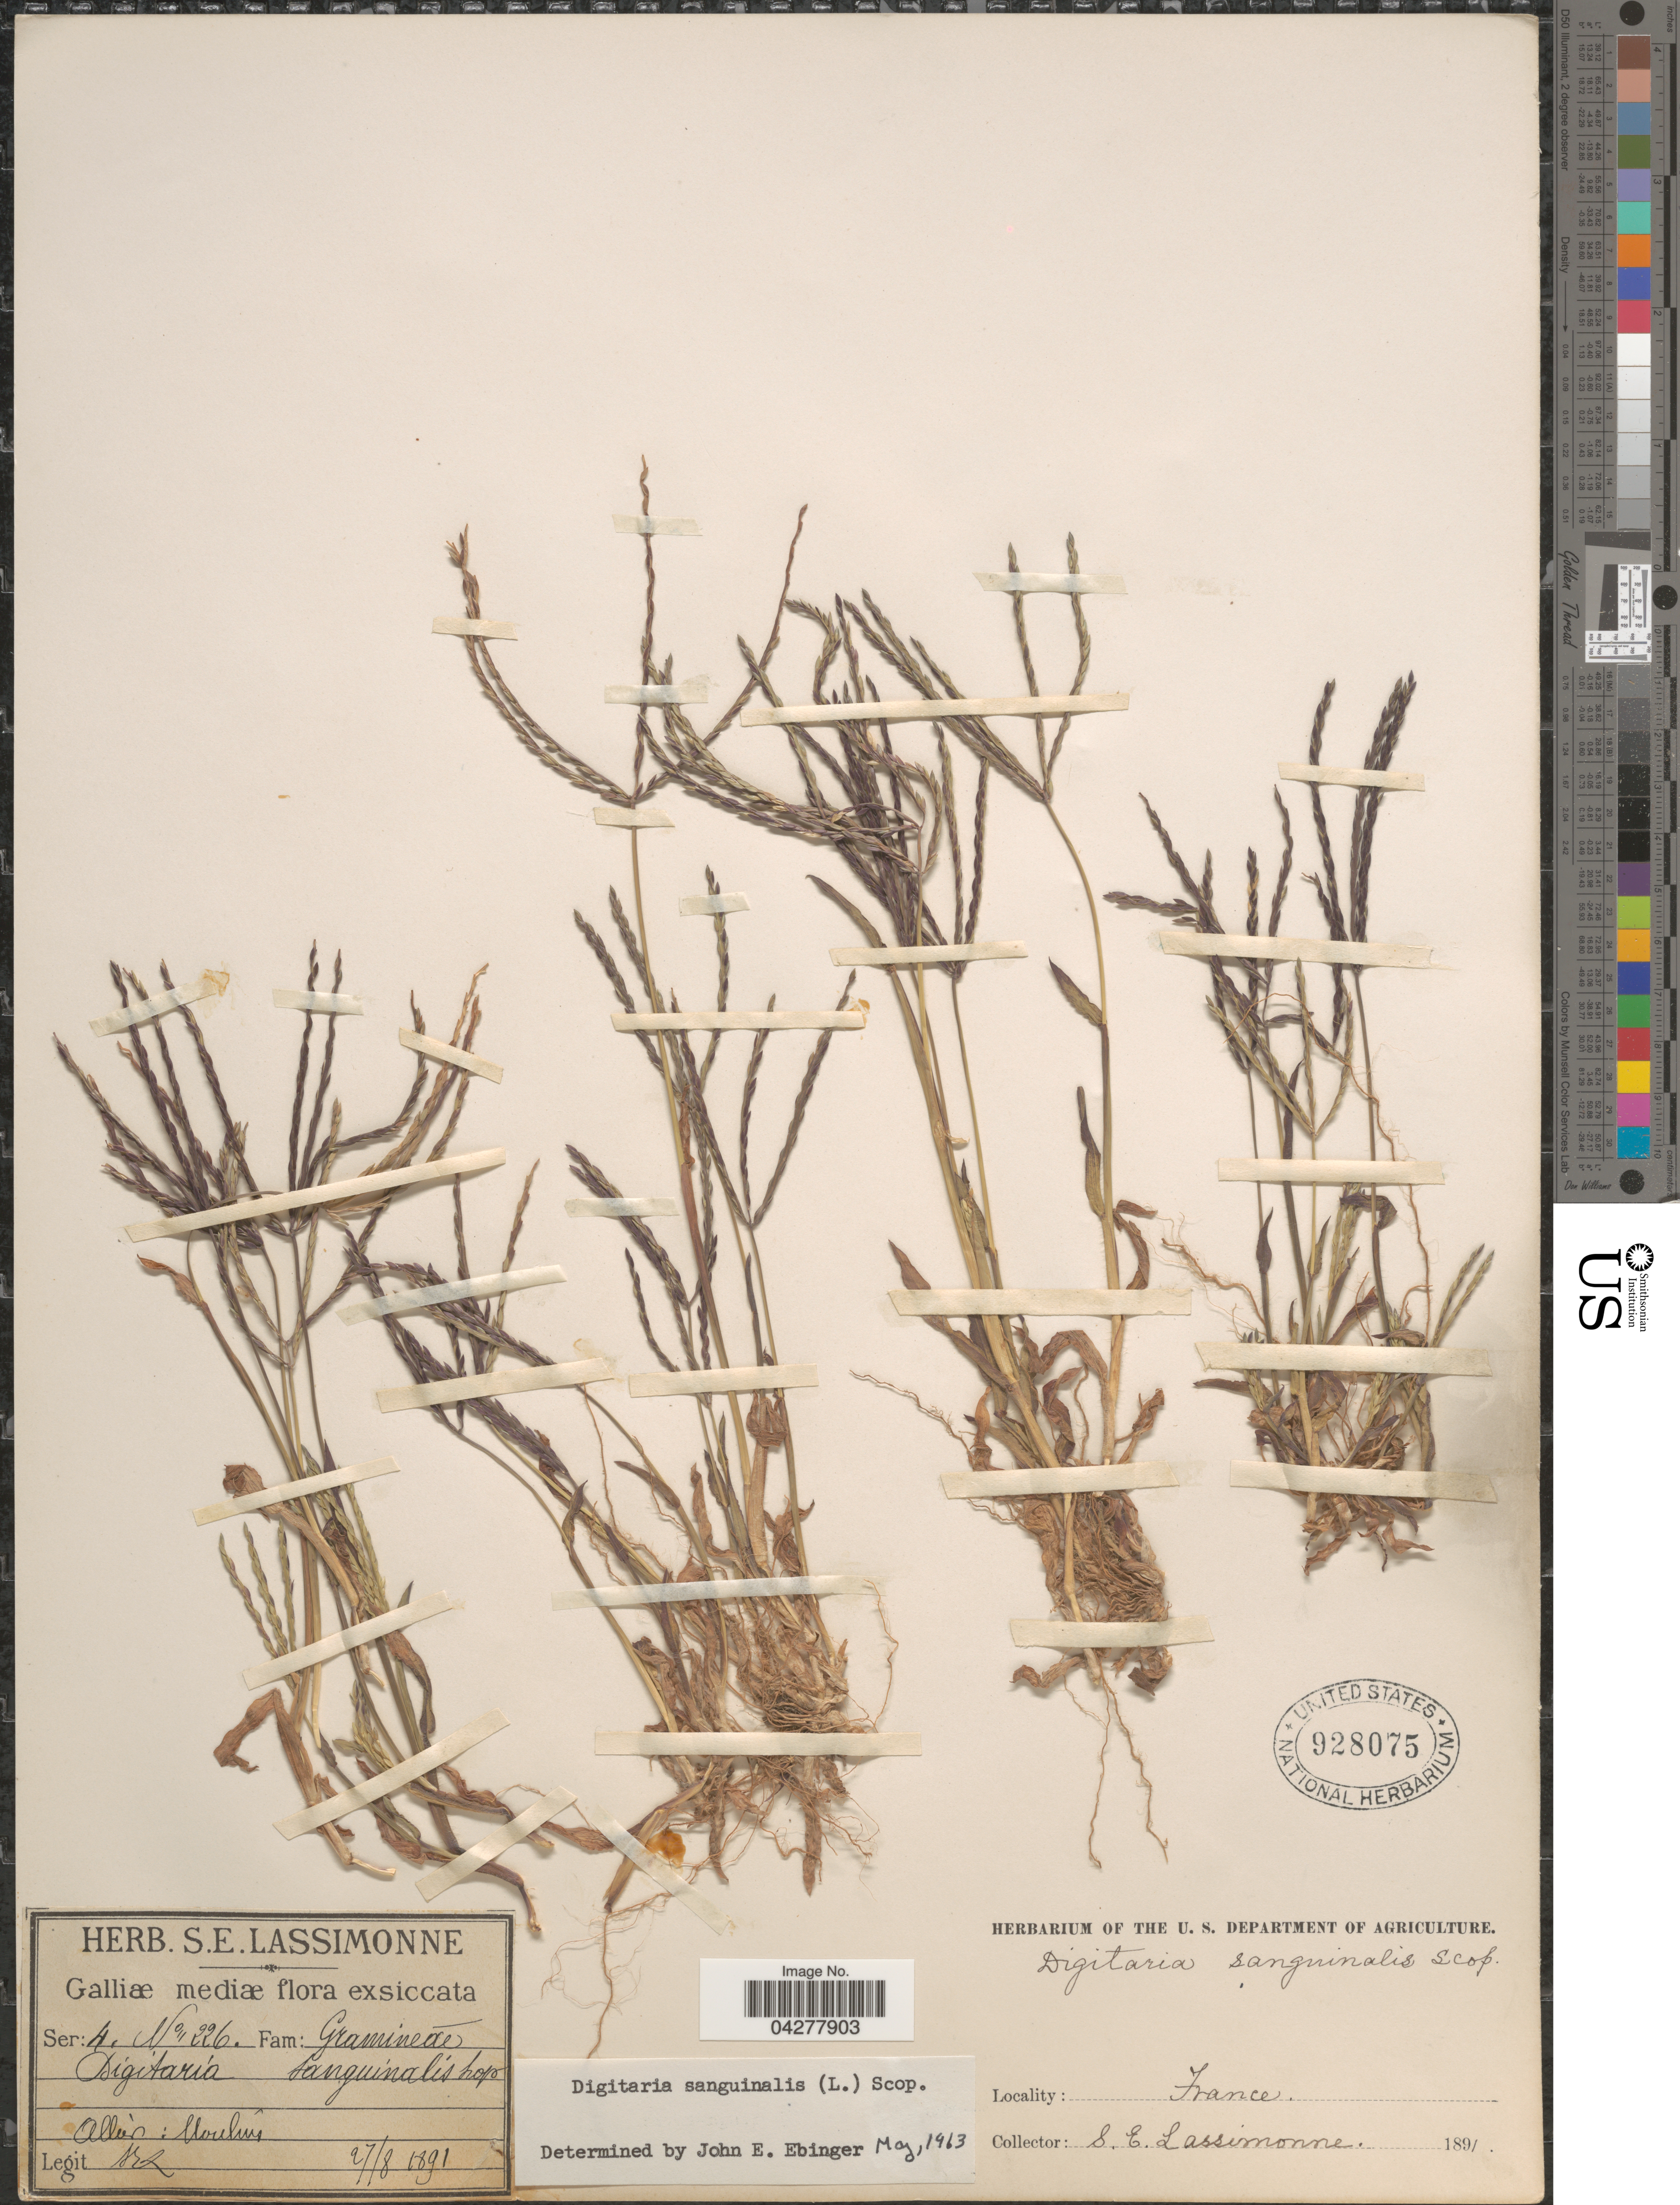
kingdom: Plantae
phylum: Tracheophyta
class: Liliopsida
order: Poales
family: Poaceae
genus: Digitaria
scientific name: Digitaria sanguinalis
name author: (L.) Scop.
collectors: S. Lassimonne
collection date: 1891-08-27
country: France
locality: Galliæ mediæ. Allier: Moulins.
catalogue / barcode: US 928075